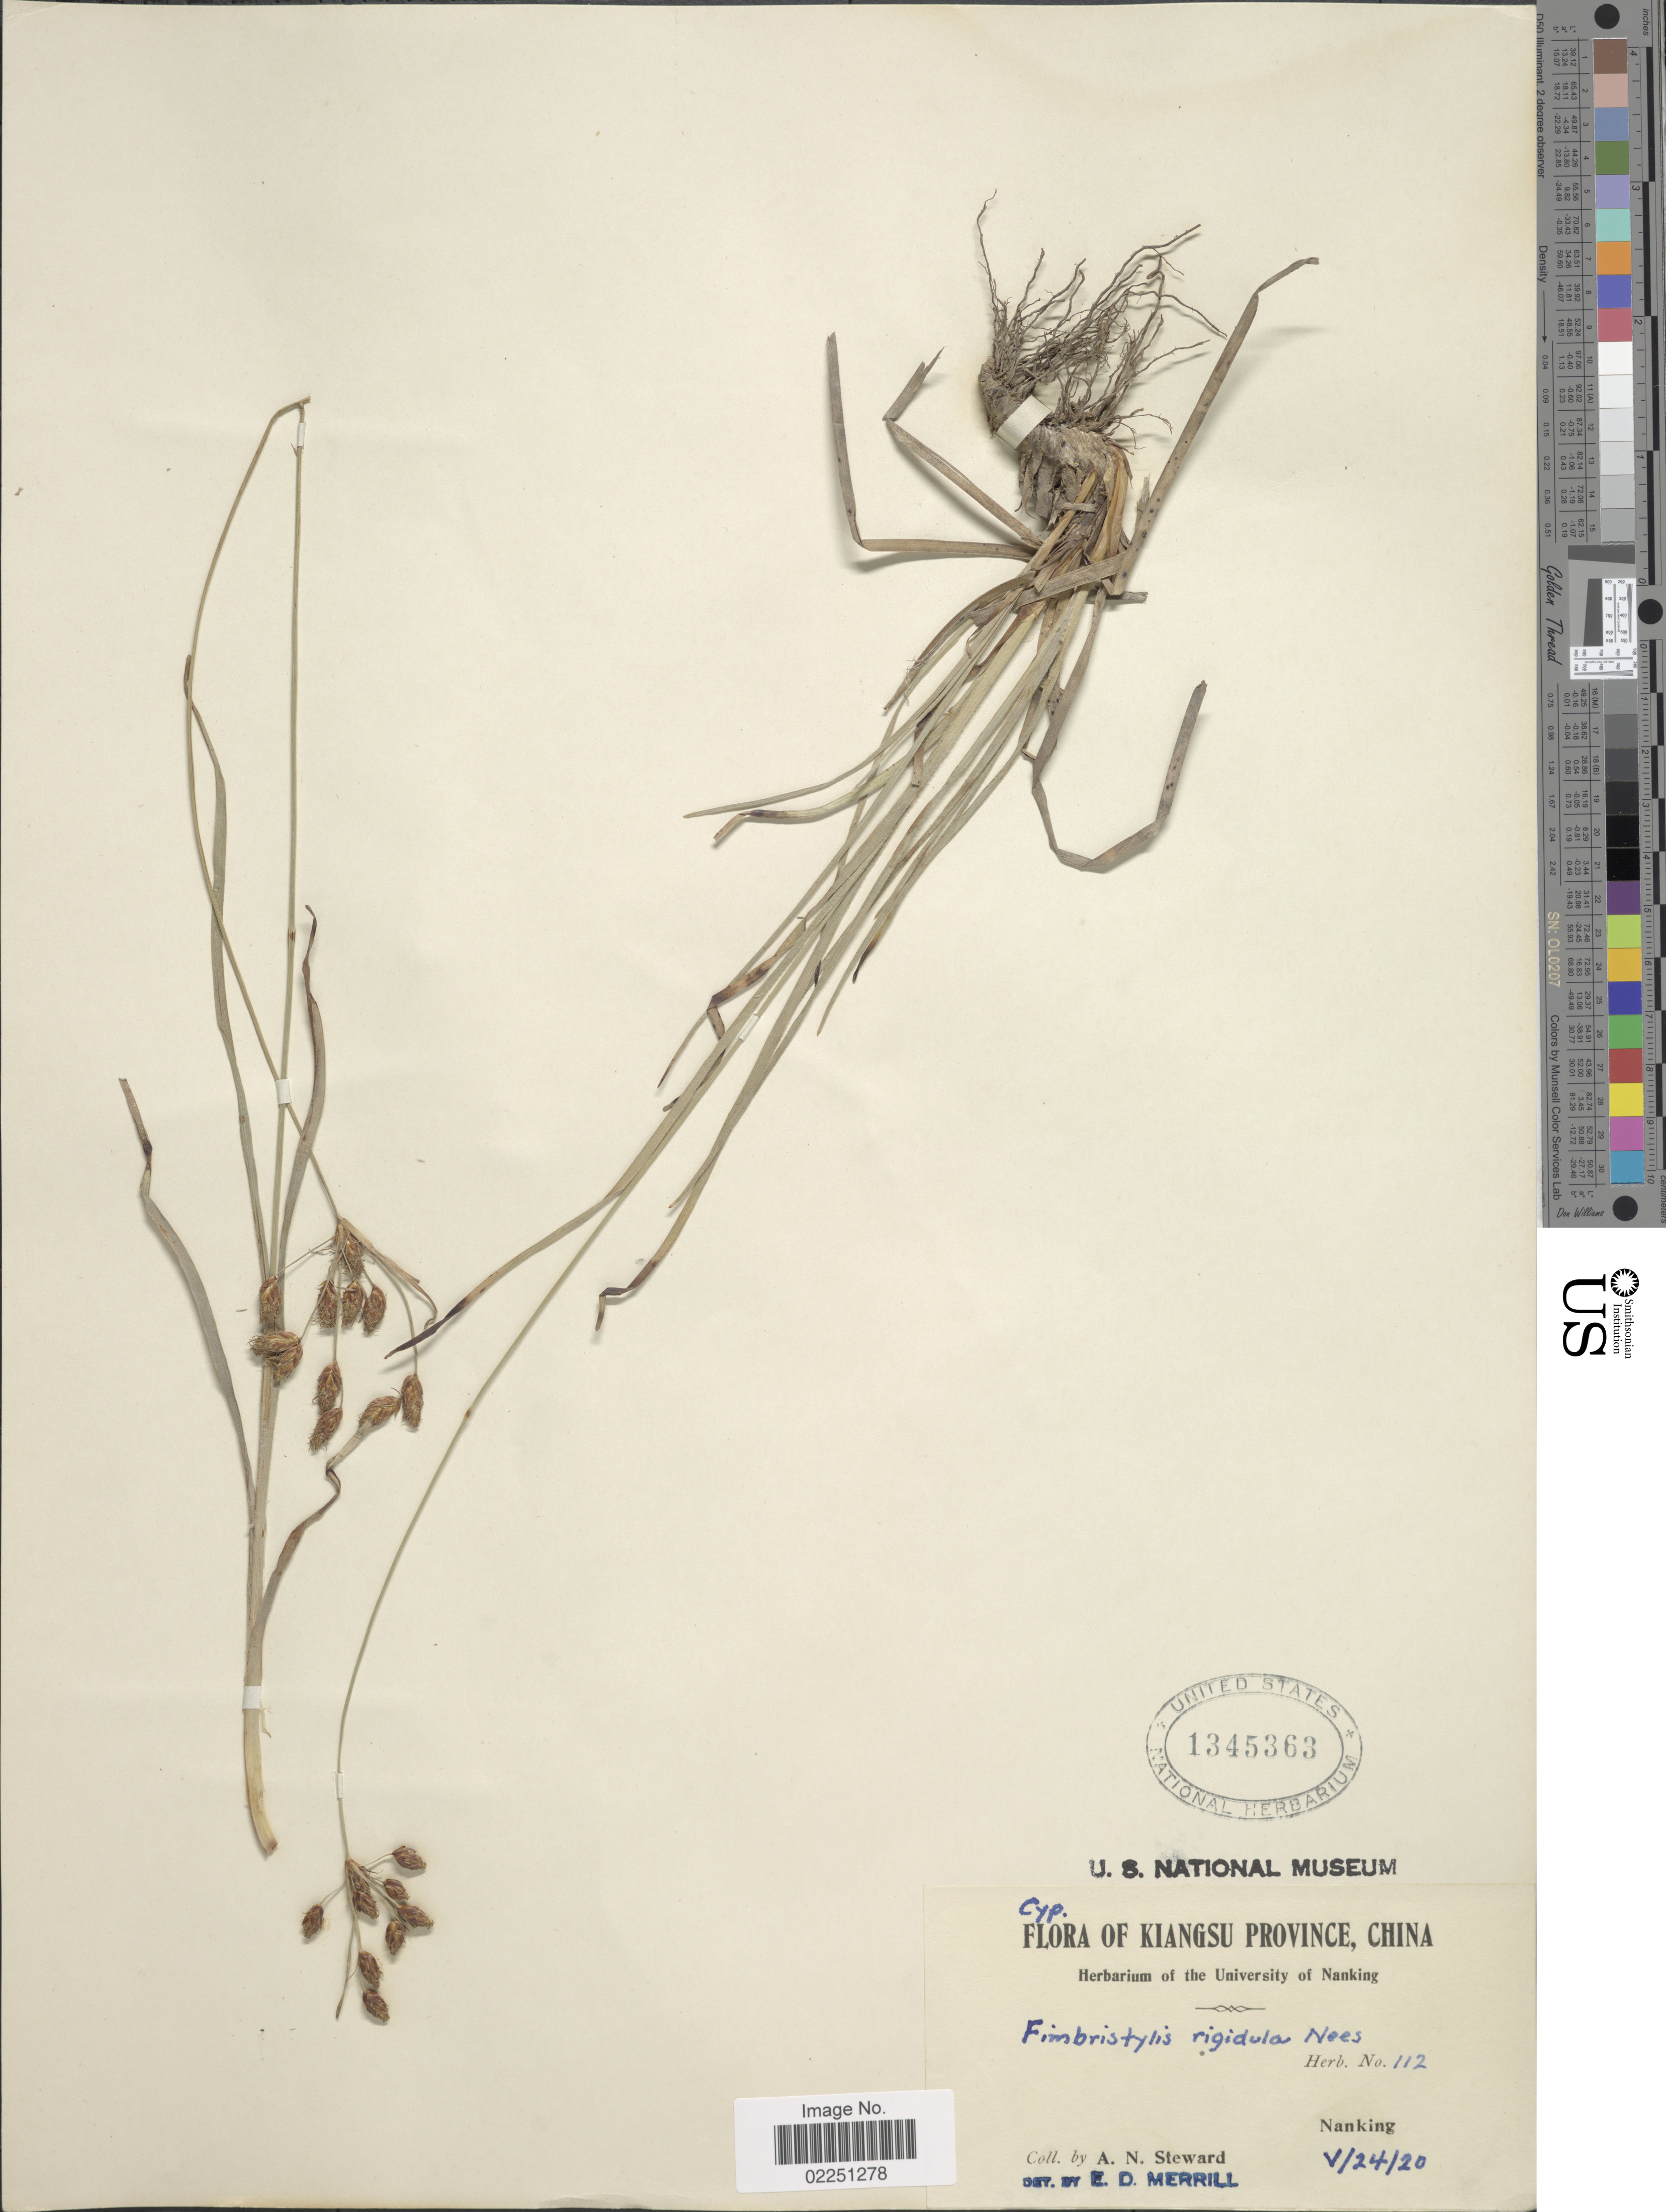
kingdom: Plantae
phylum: Tracheophyta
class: Liliopsida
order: Poales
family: Cyperaceae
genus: Fimbristylis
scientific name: Fimbristylis rigidula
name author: Nees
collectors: A. N. Steward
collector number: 112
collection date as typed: Transcribed d/m/y: 24/5/20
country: China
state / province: Jiangsu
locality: Kiangsu Province, Nanking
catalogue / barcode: US 1345363